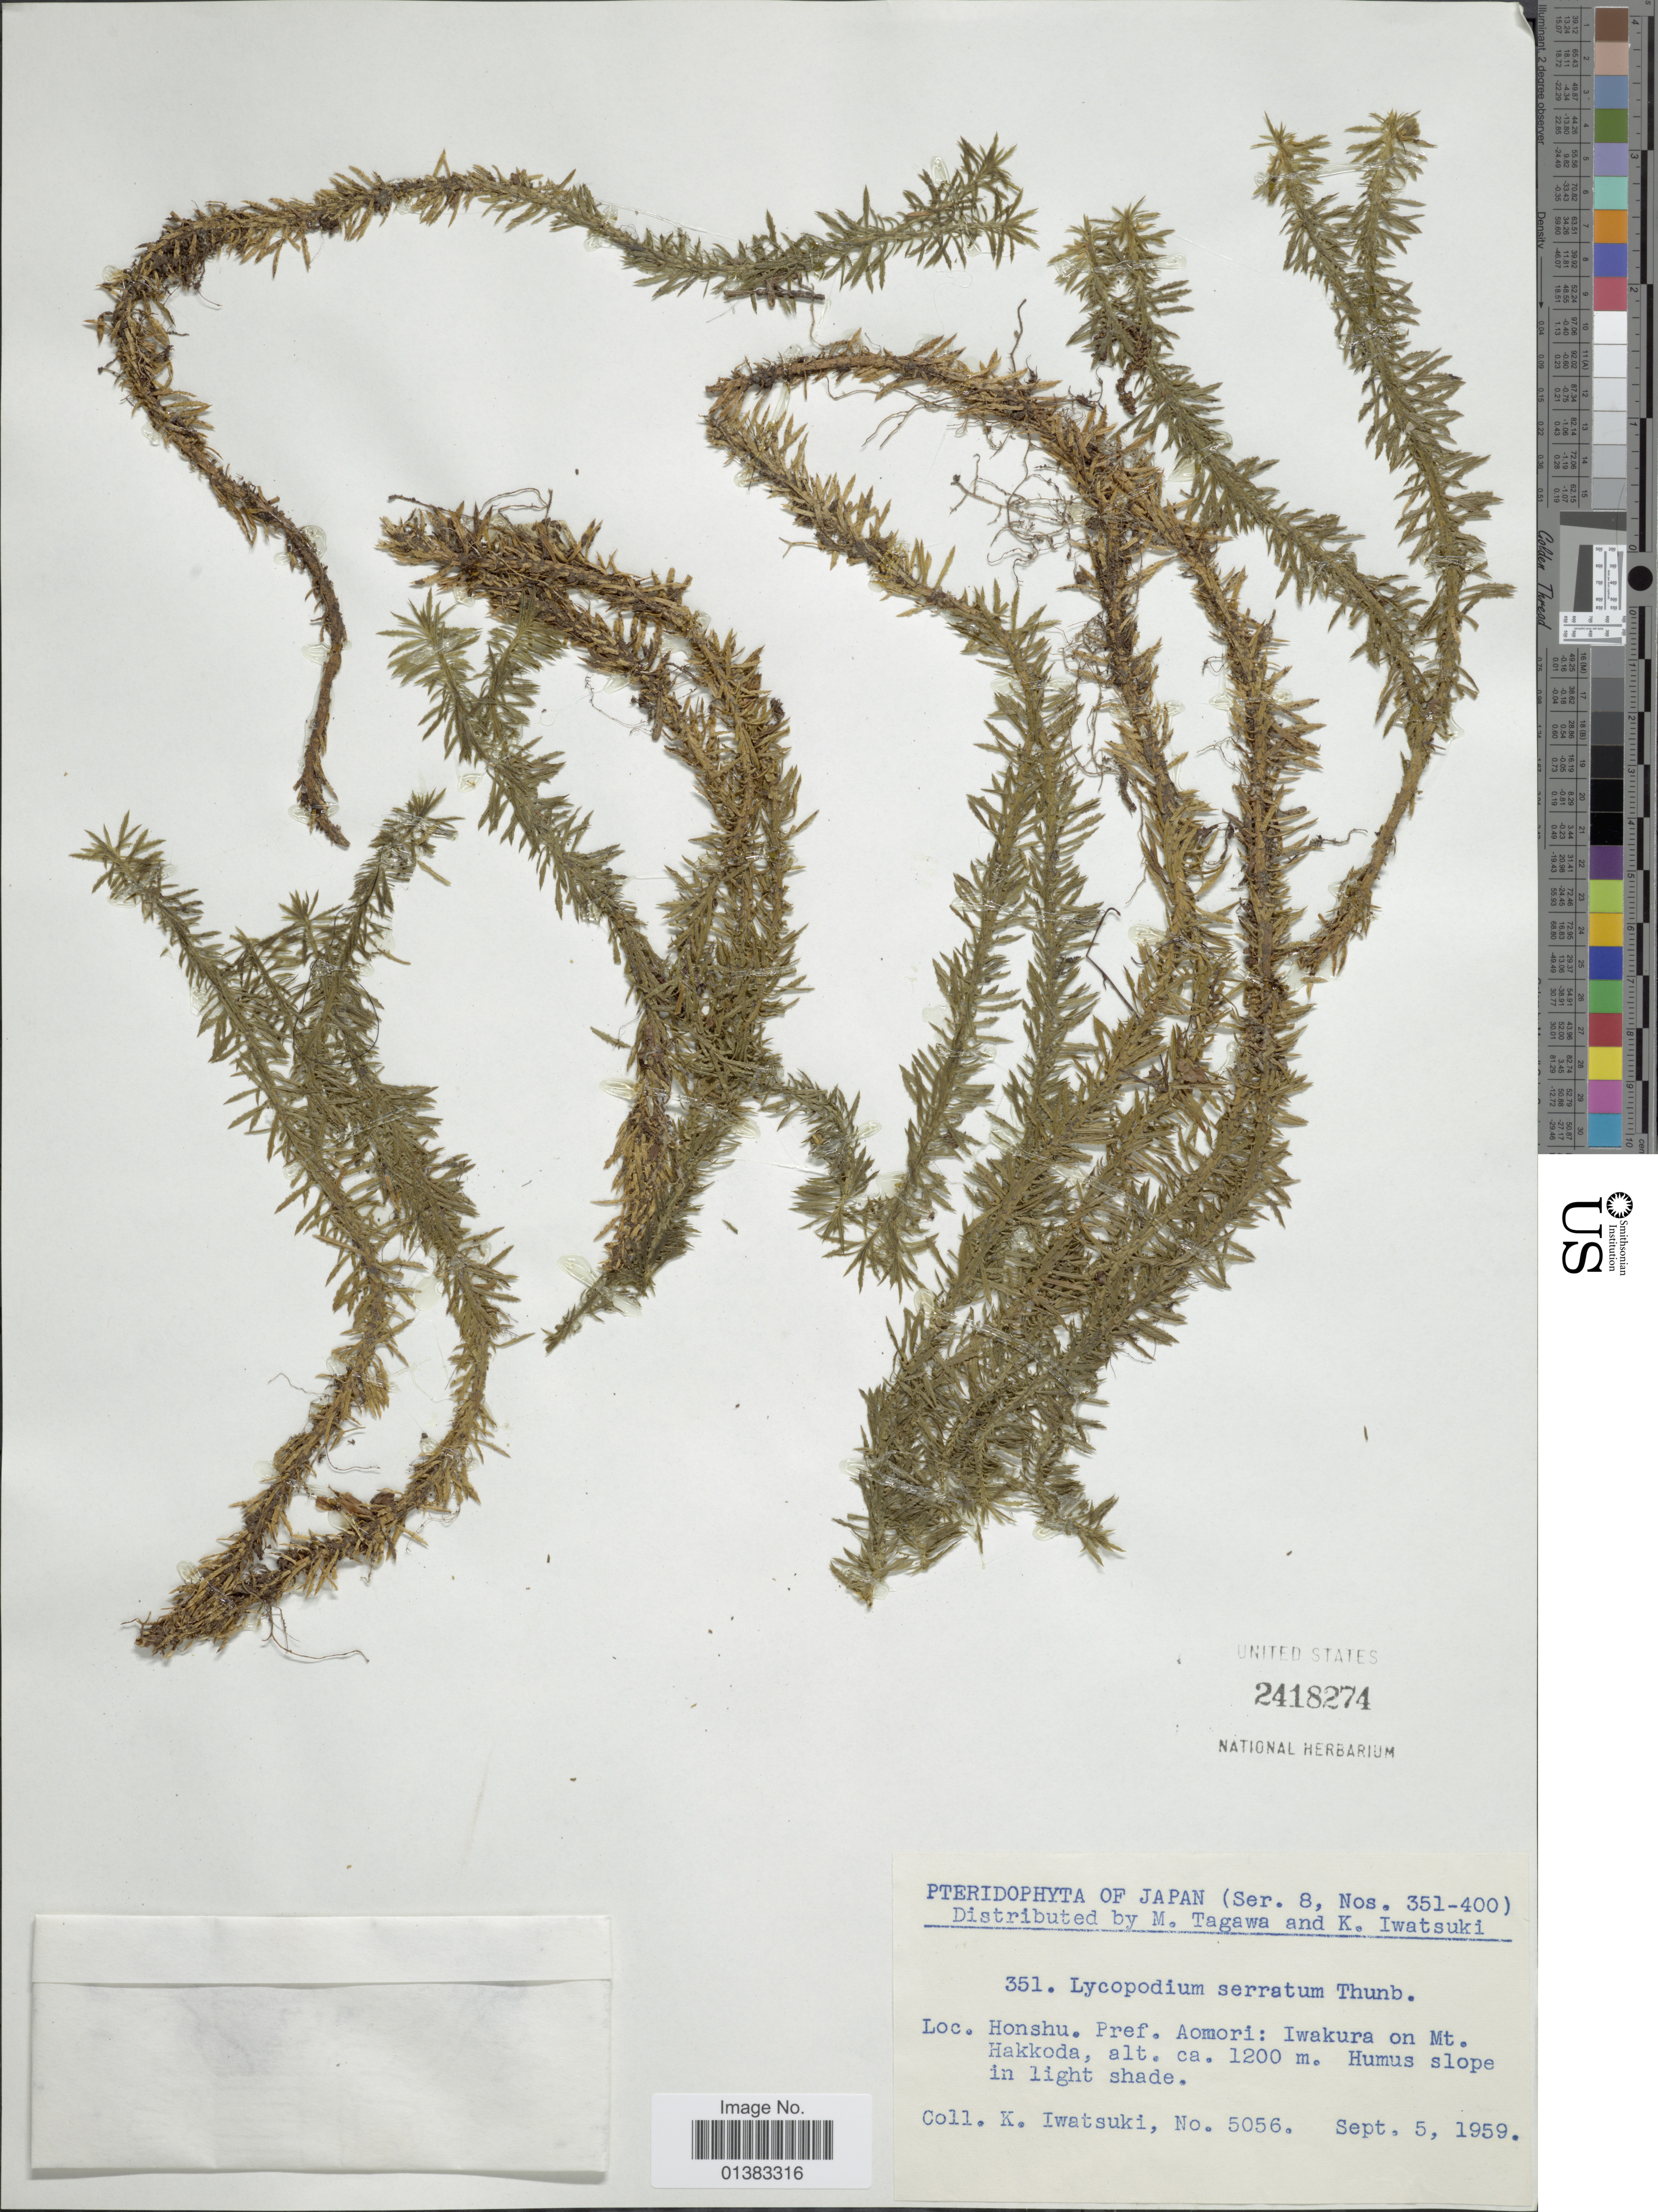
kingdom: Plantae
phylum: Tracheophyta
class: Lycopodiopsida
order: Lycopodiales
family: Lycopodiaceae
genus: Huperzia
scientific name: Huperzia serrata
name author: (Thunb.) Trevis.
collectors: K. Iwatsuki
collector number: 5056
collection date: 1959-09-05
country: Japan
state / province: Aomori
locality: Honshu: Iwakura on Mt. Hakkoda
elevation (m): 1200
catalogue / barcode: US 2418274